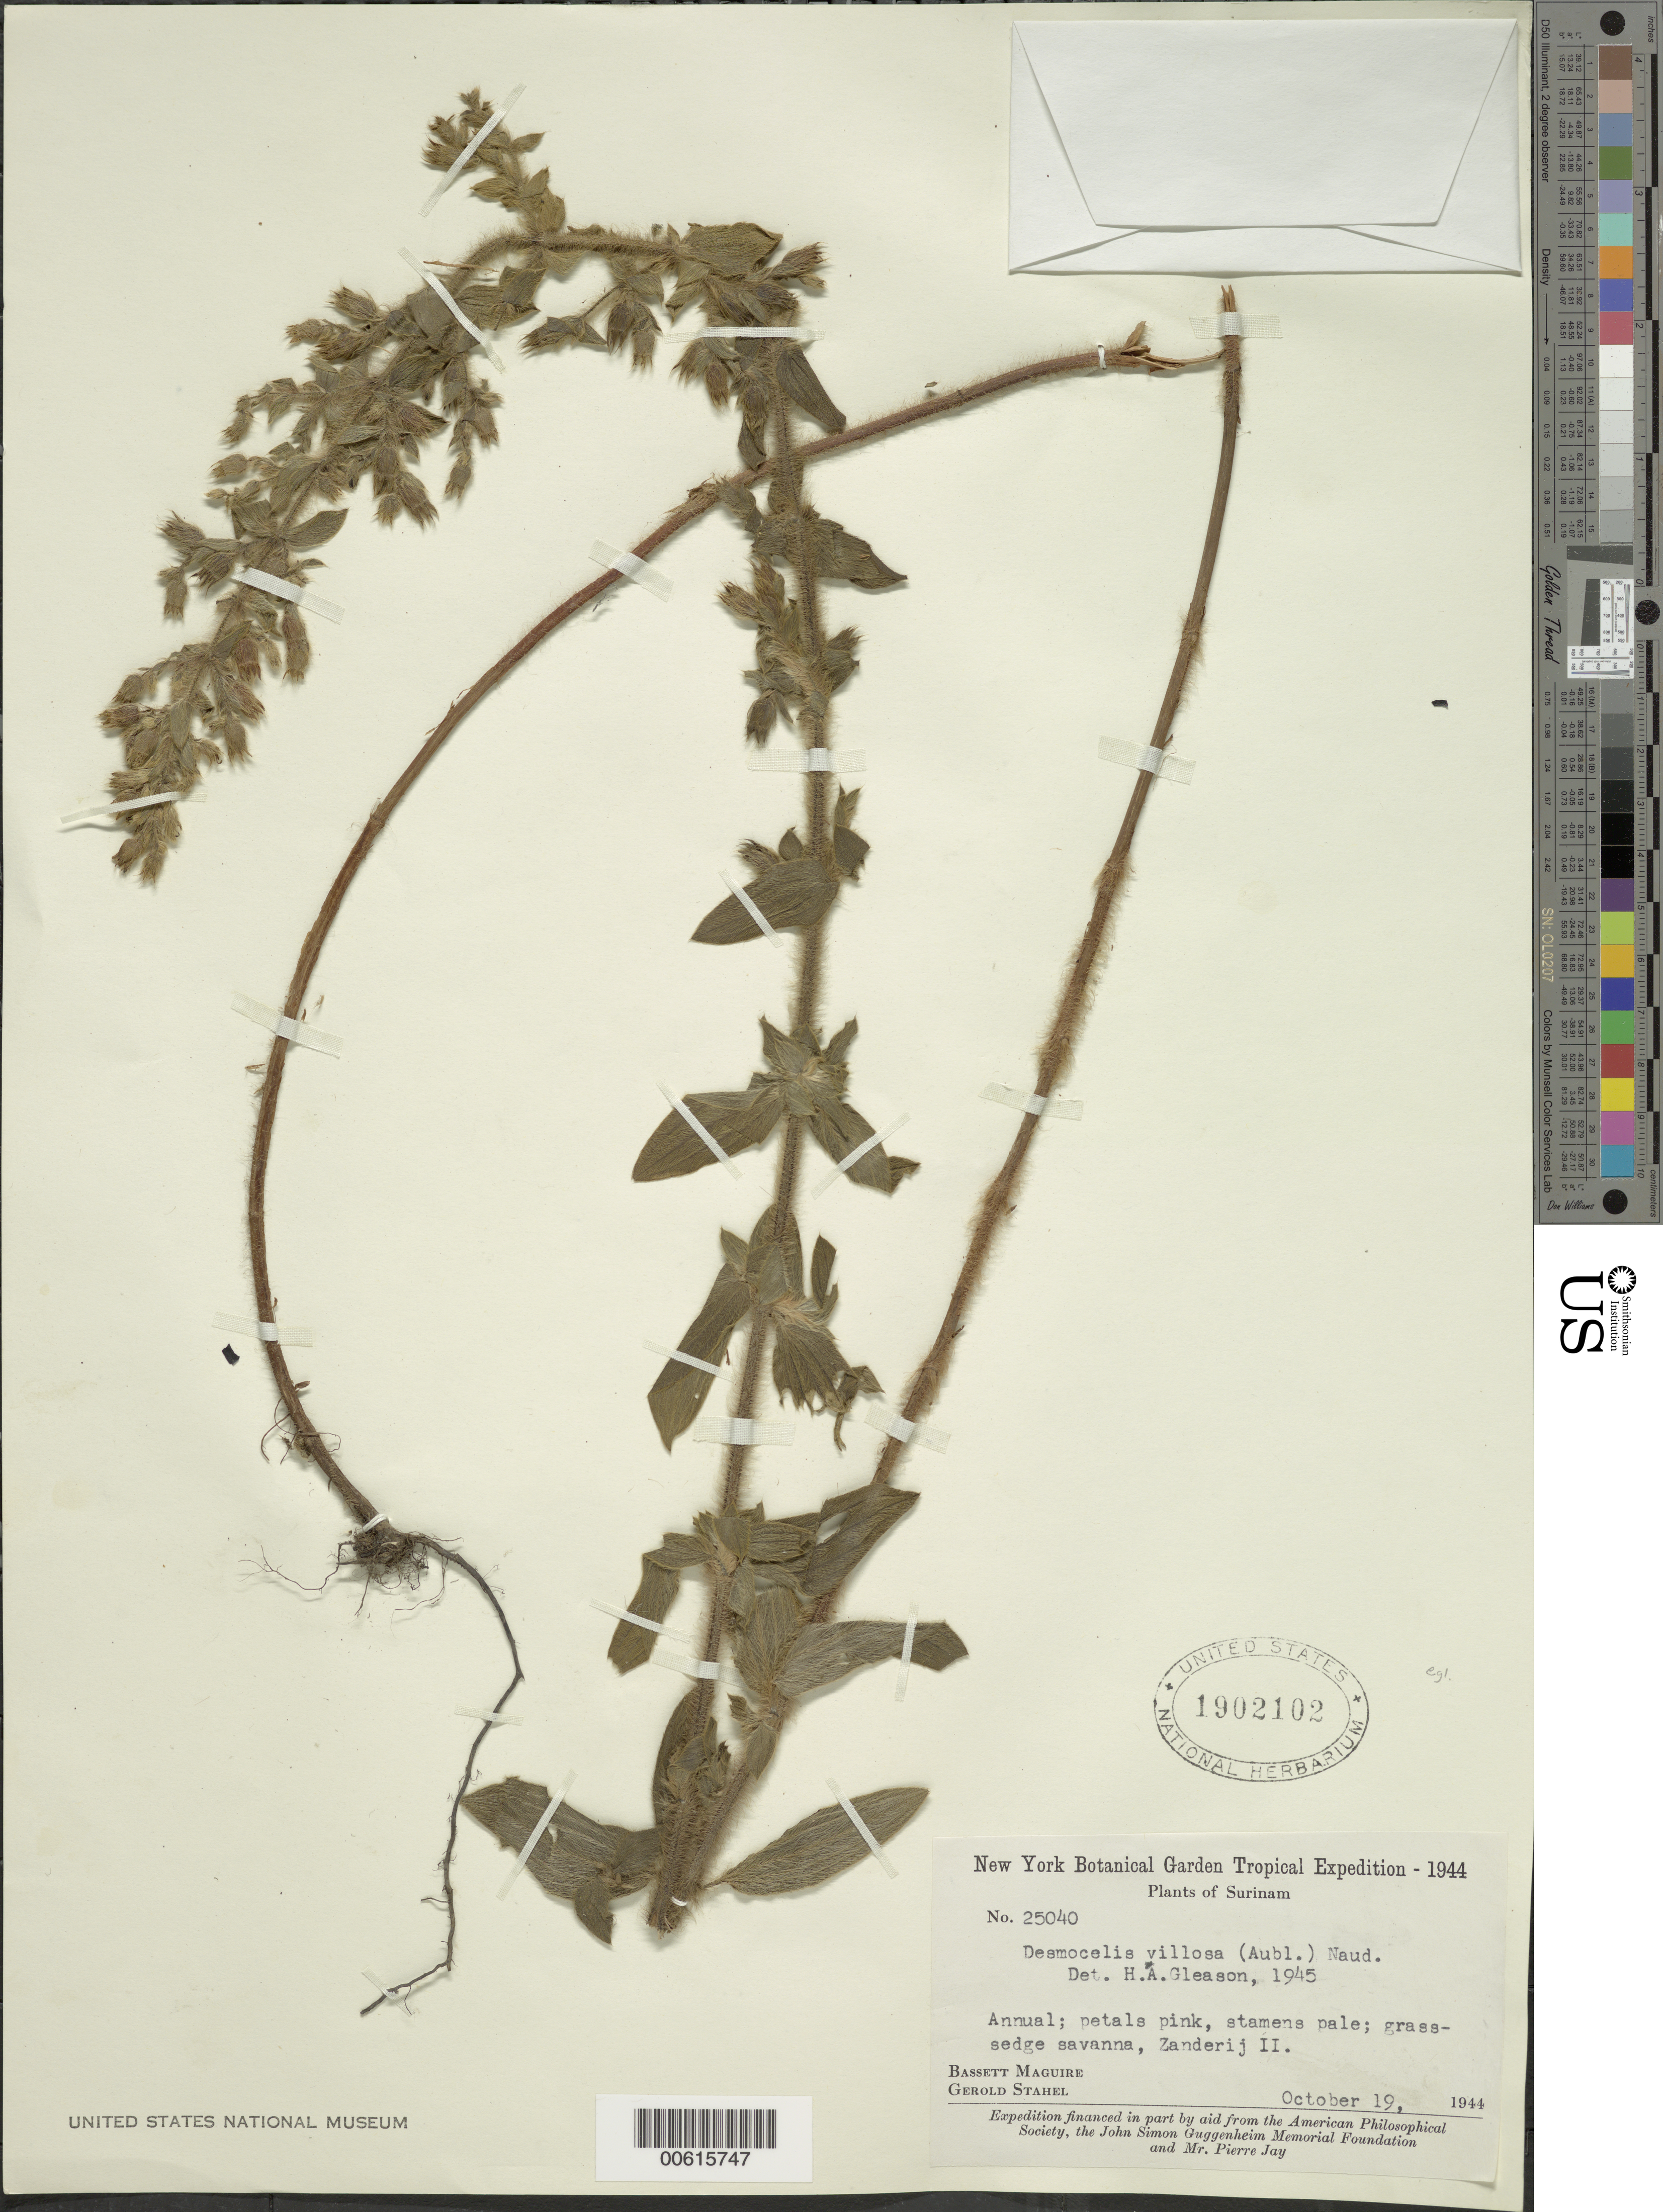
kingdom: Plantae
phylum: Tracheophyta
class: Magnoliopsida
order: Myrtales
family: Melastomataceae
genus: Desmoscelis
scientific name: Desmoscelis villosa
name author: (Aubl.) Naudin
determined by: Gleason, H. A.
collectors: B. Maguire & G. Stahel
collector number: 25040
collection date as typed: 19-Oct-44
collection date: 1944-10-19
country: Suriname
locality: Zanderij I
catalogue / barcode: US 1902102